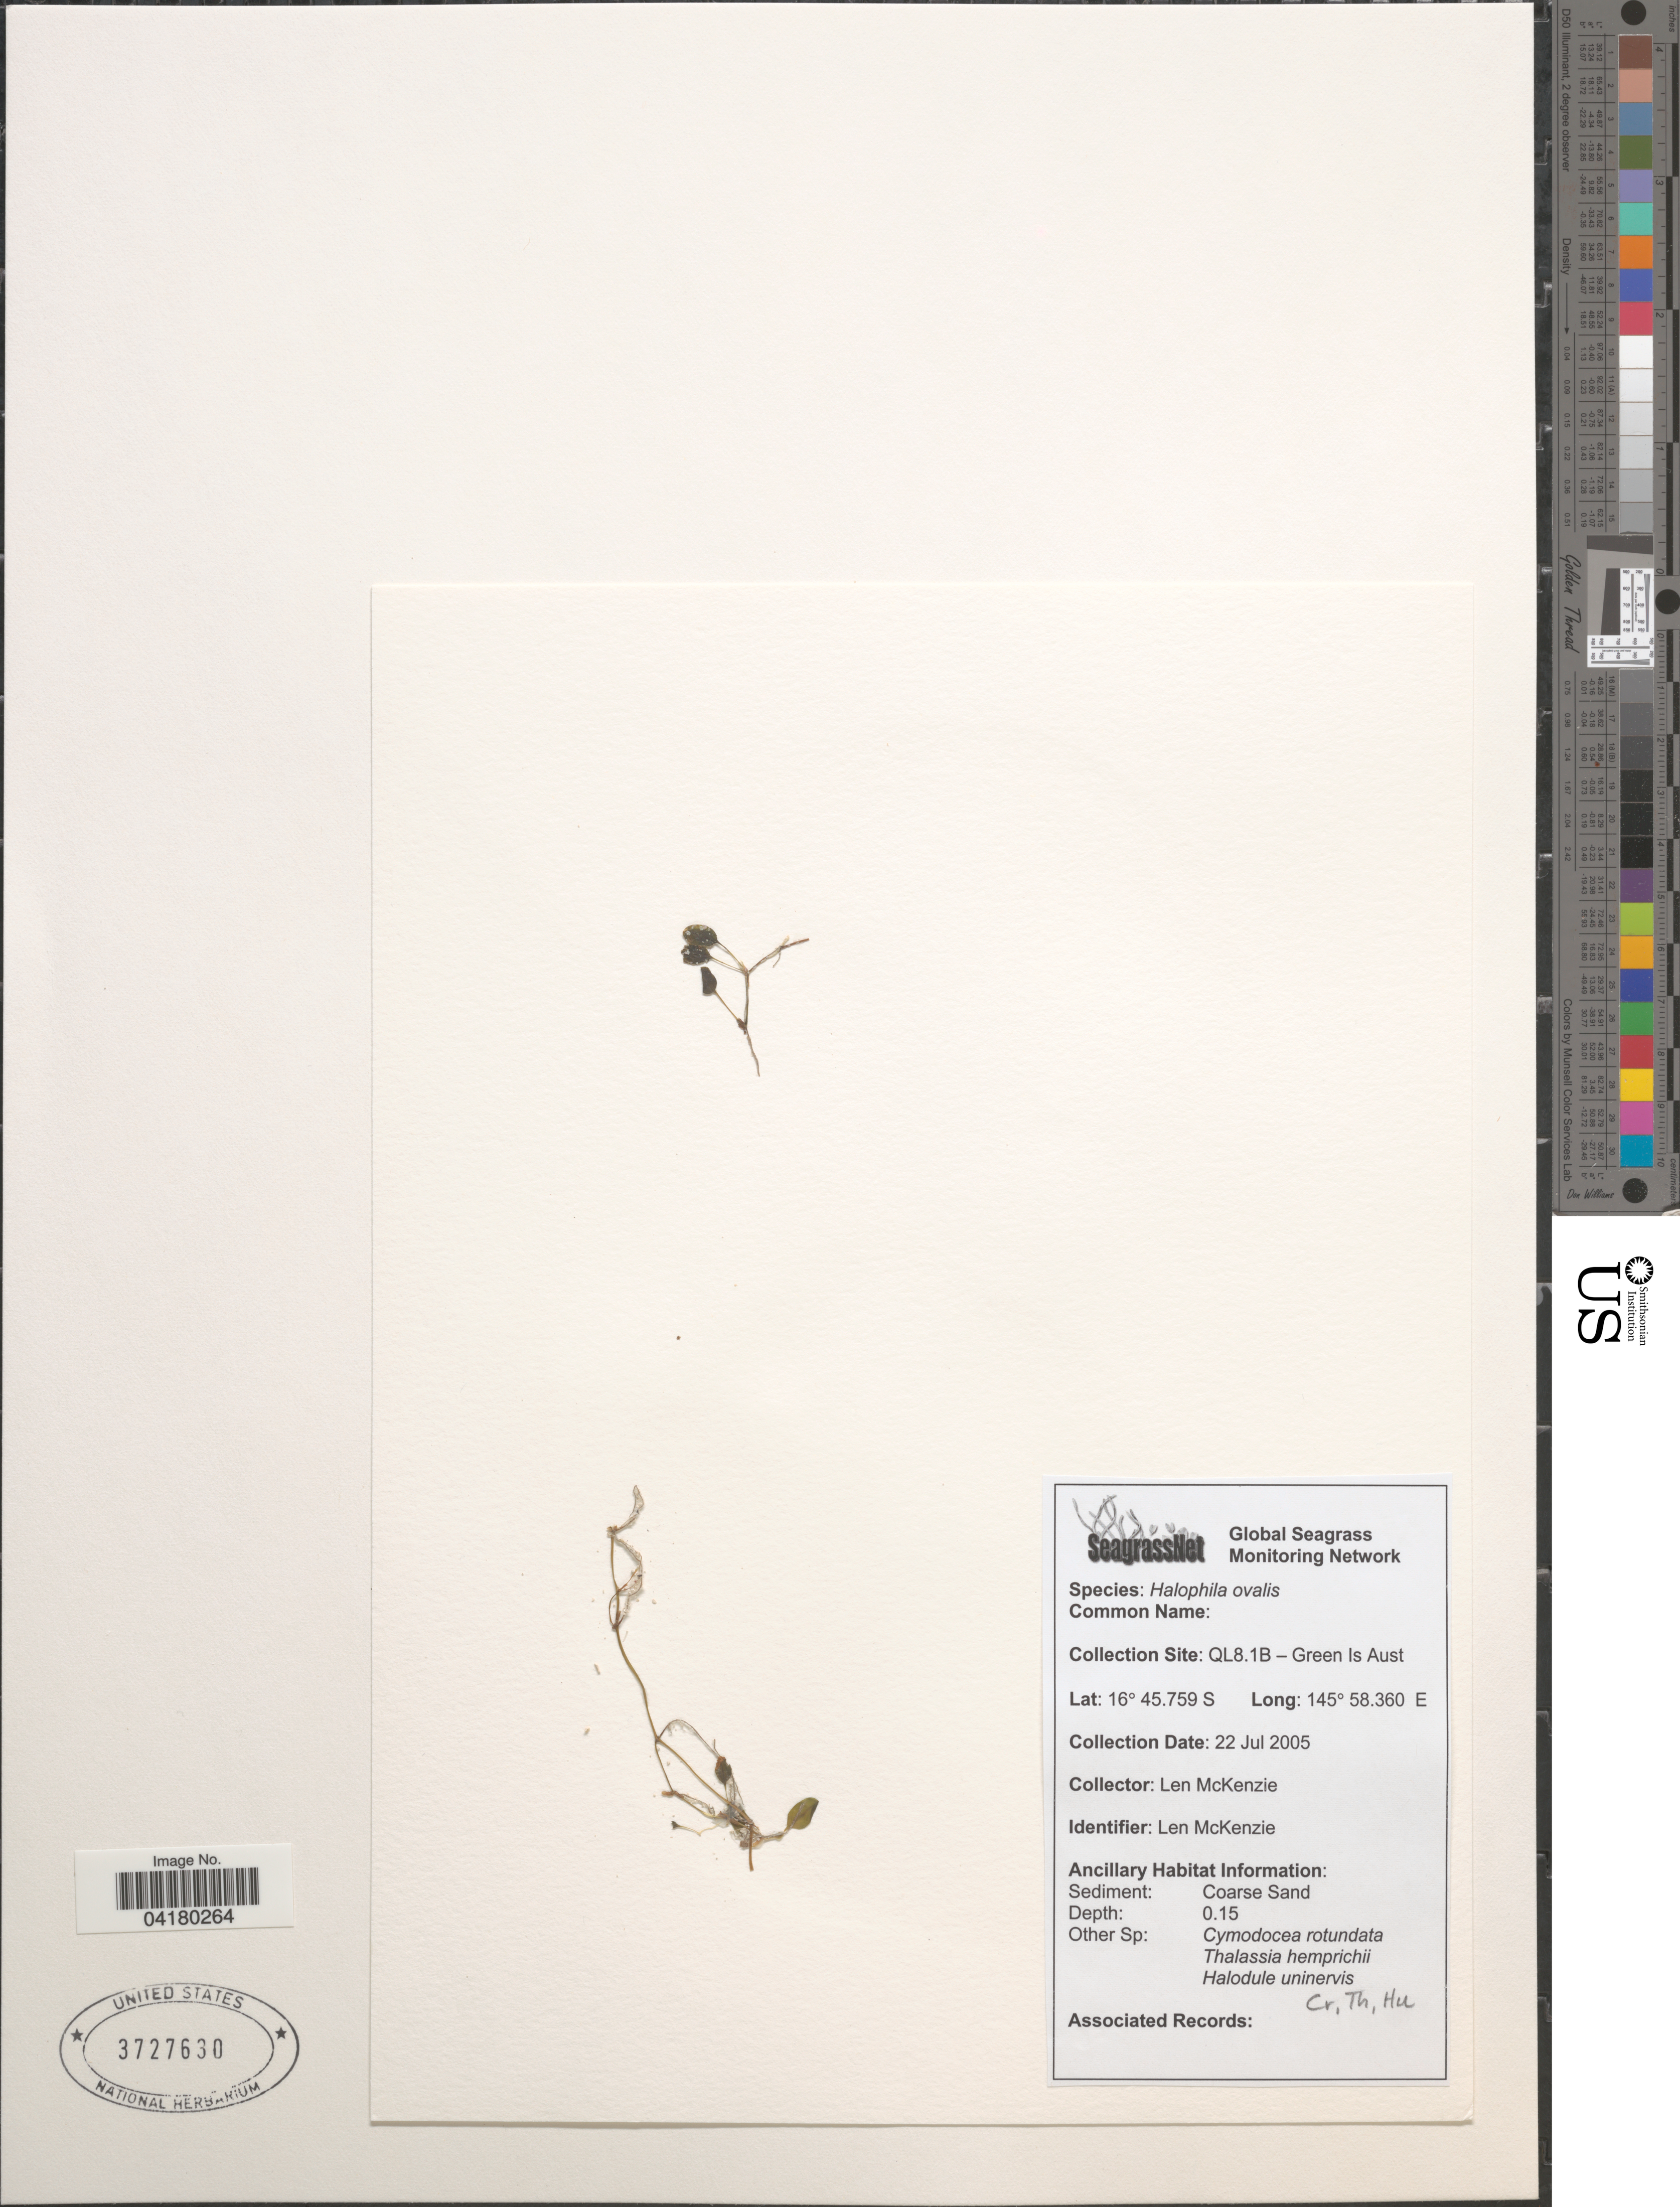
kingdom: Plantae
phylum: Tracheophyta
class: Liliopsida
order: Alismatales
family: Hydrocharitaceae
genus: Halophila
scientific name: Halophila ovalis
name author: (R. Br.) Hook. f.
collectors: L. McKenzie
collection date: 2005-07-22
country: Australia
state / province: Queensland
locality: QL8.1B - Green Is.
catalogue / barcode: US 3727630